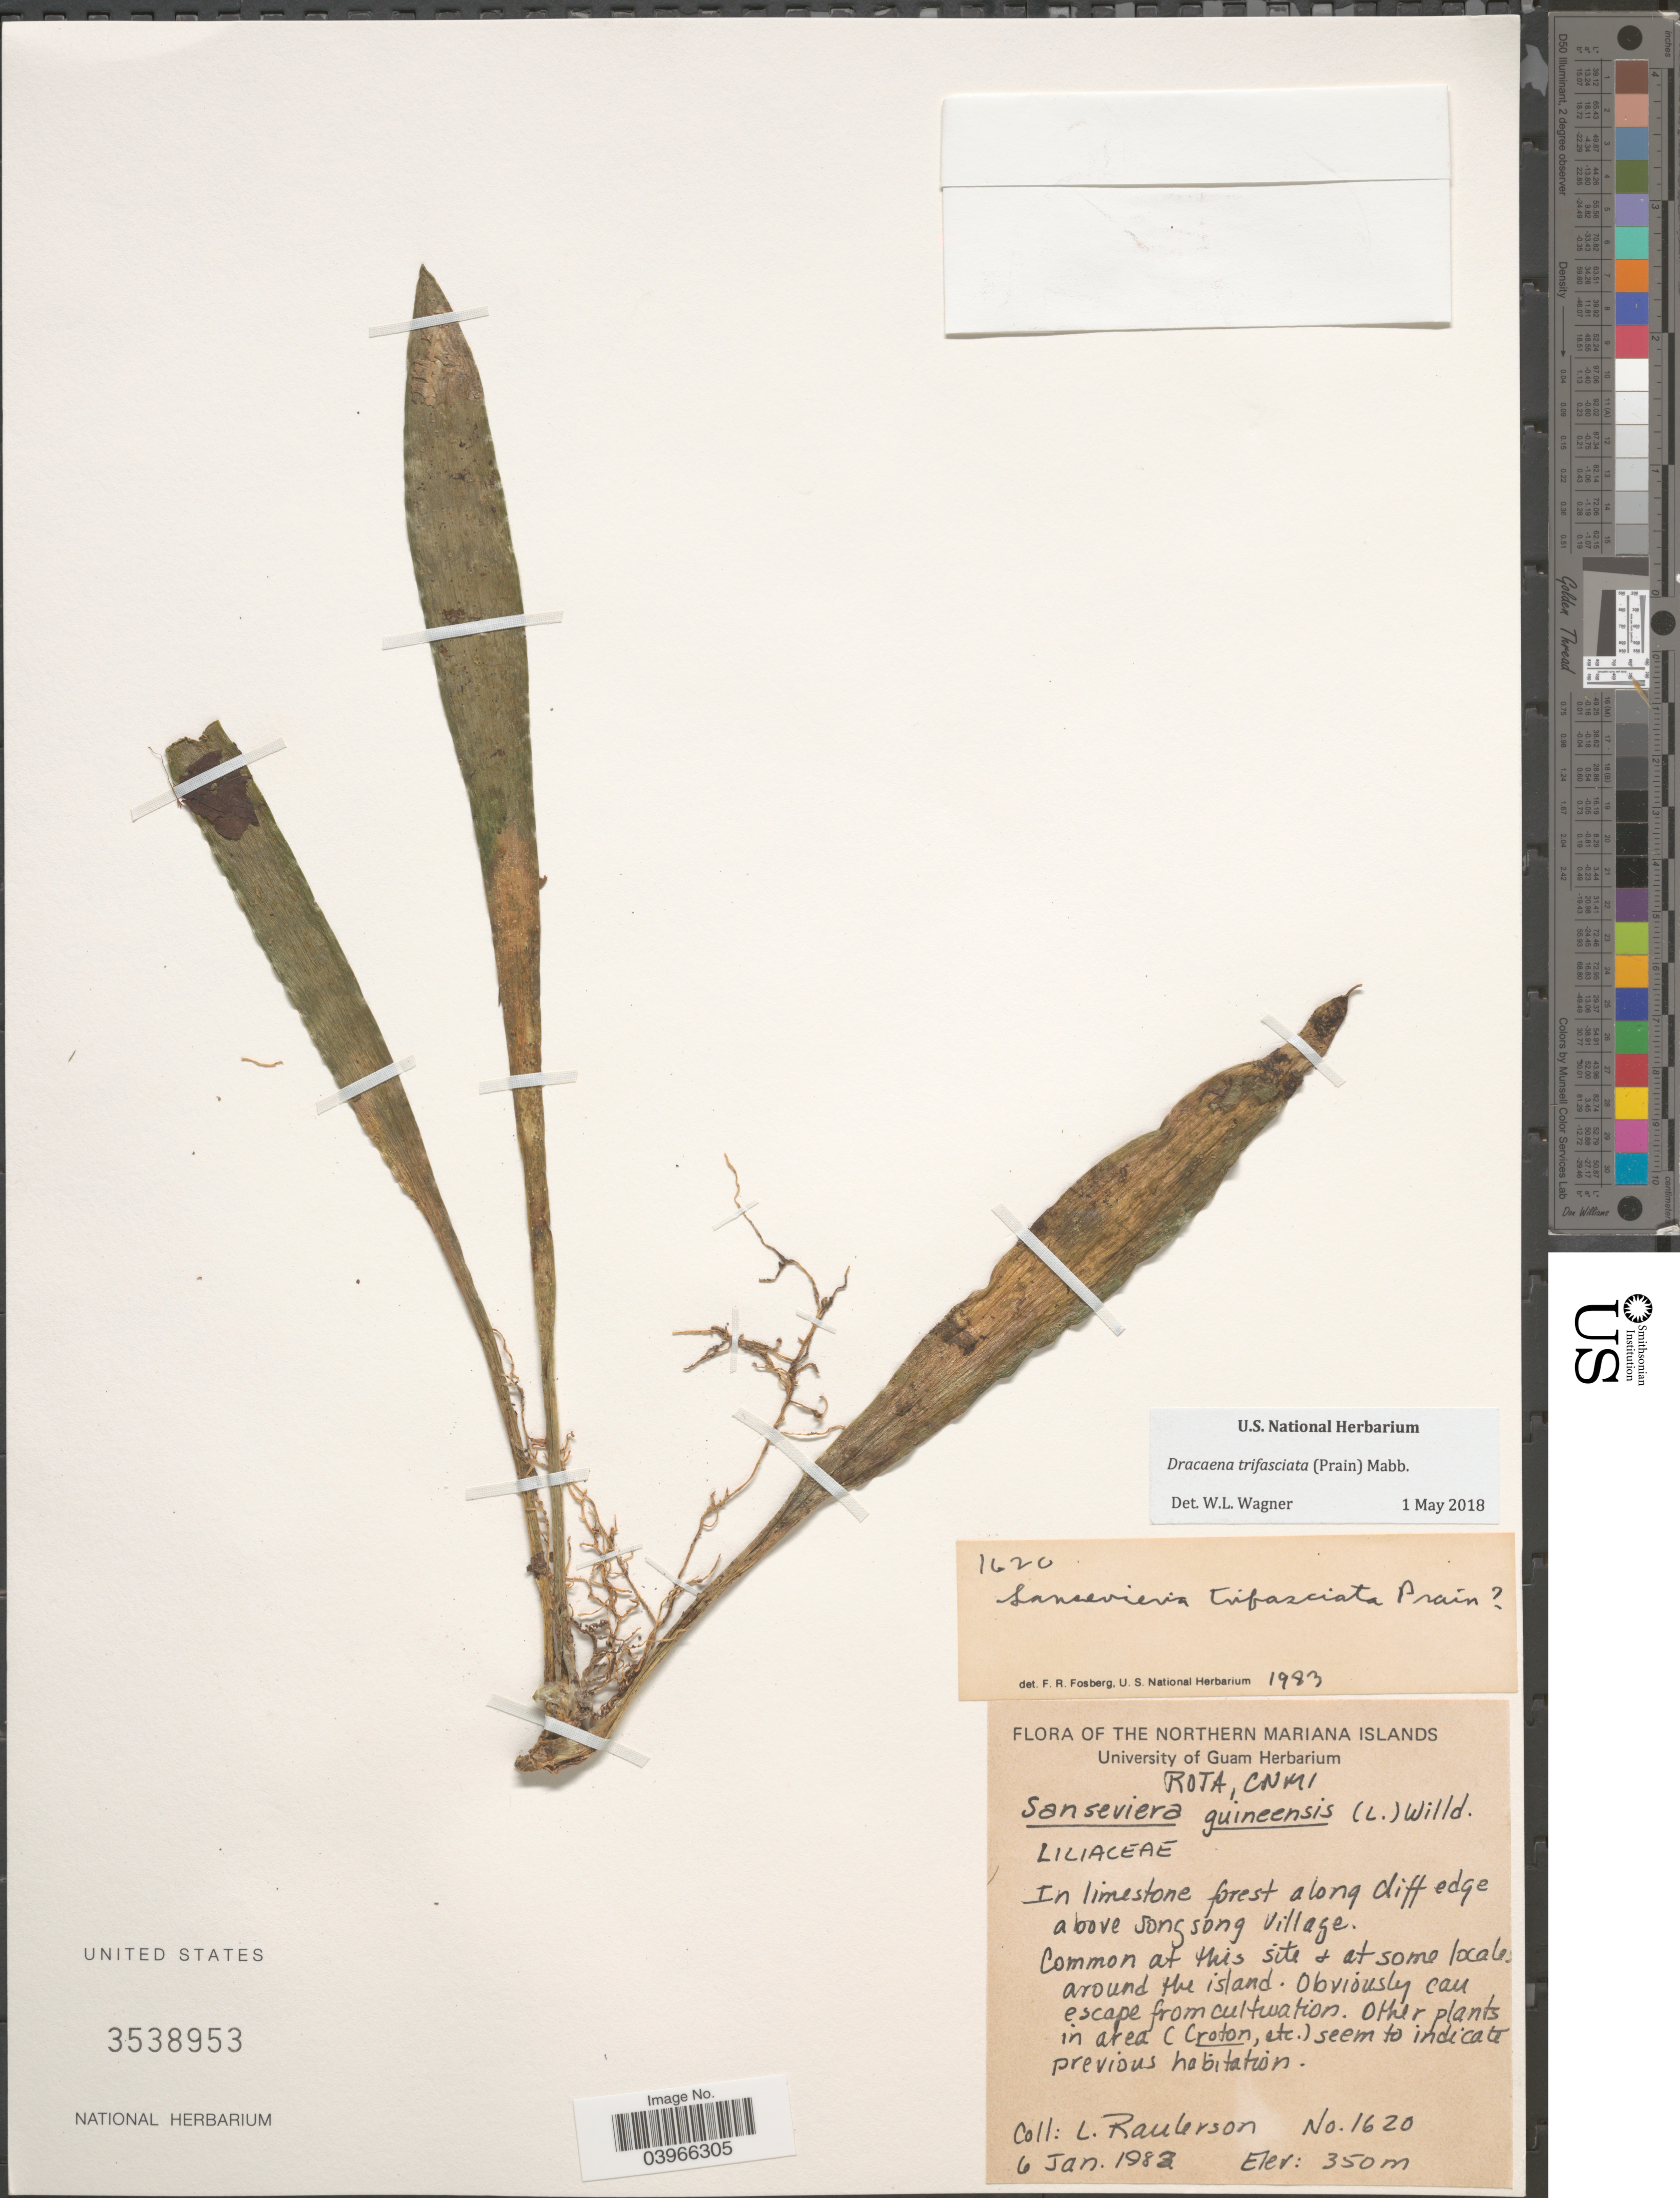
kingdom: Plantae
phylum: Tracheophyta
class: Liliopsida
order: Asparagales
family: Asparagaceae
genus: Dracaena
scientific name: Dracaena trifasciata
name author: (Prain) Mabb.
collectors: L. Raulerson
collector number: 1620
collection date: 1983-01-06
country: Northern Mariana Islands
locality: Rota, CNMI. In limestone forest along cliff edge above Songsong Village. At this site & at some locale [interpreted] around the island.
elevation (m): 350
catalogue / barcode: US 3538953